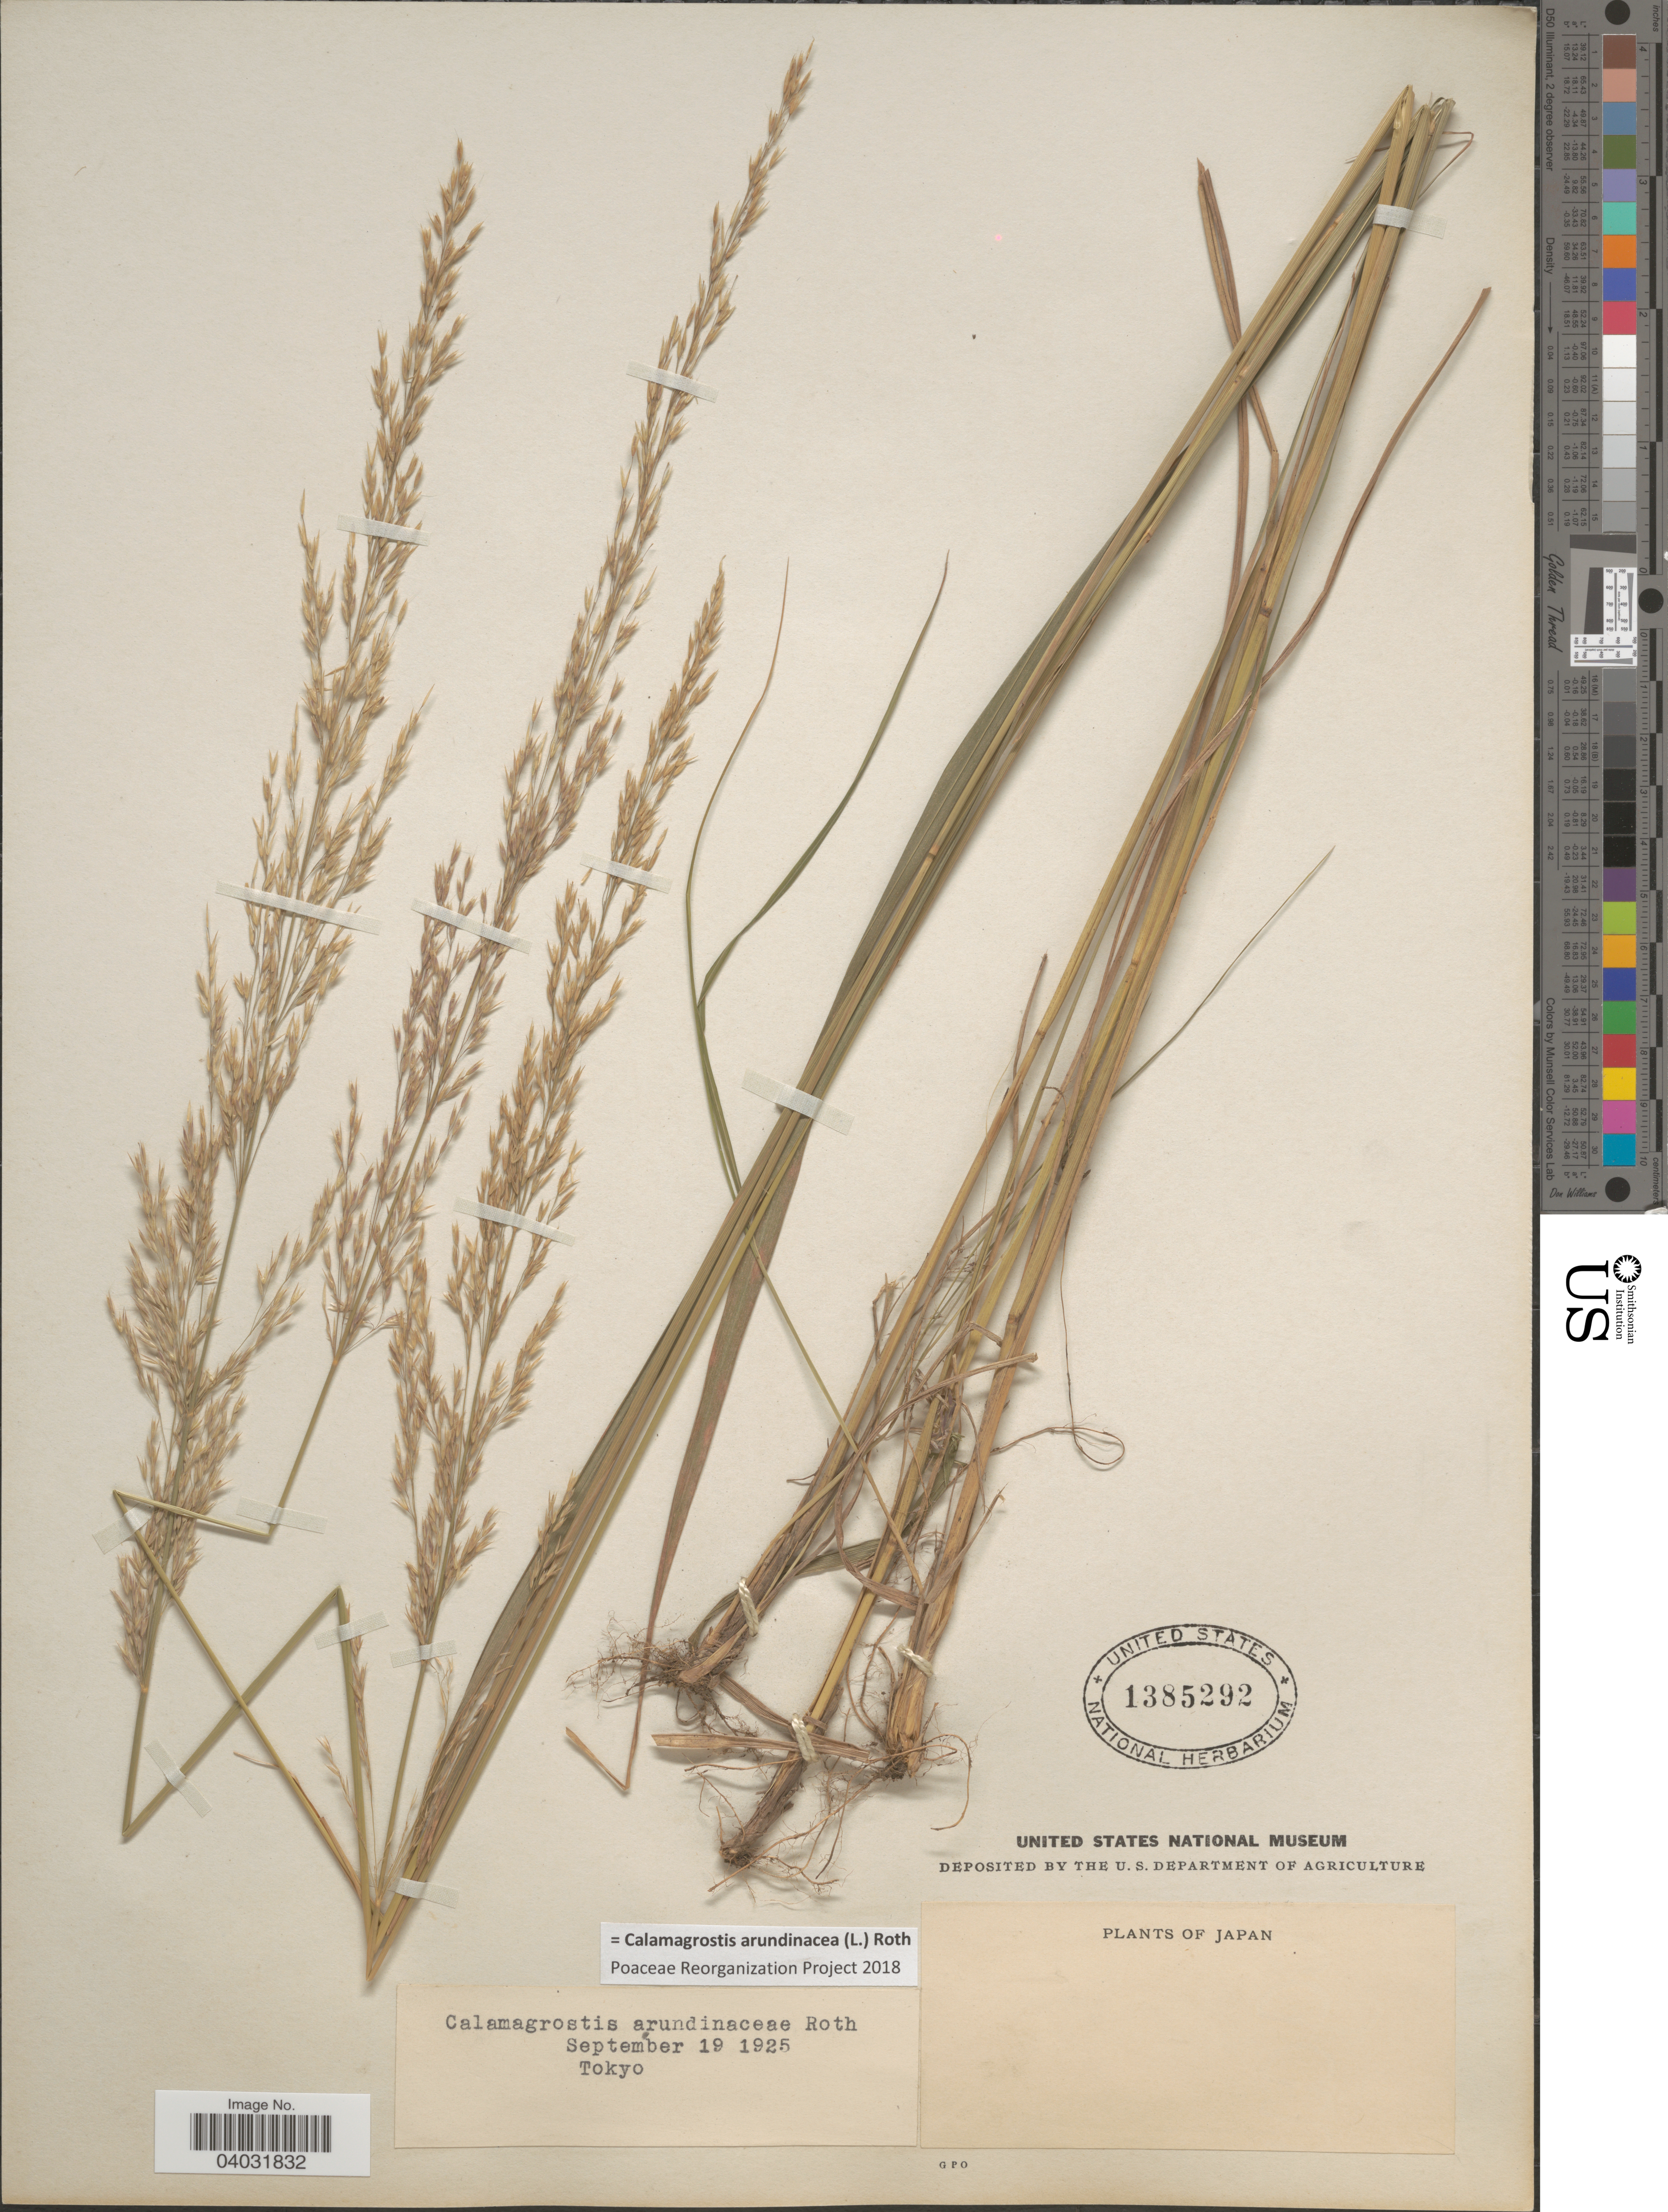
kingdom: Plantae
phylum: Tracheophyta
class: Liliopsida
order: Poales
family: Poaceae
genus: Calamagrostis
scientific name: Calamagrostis arundinacea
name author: (L.) Roth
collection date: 1925-09-19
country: Japan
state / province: Tokyo, Federal City of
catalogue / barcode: US 1385292